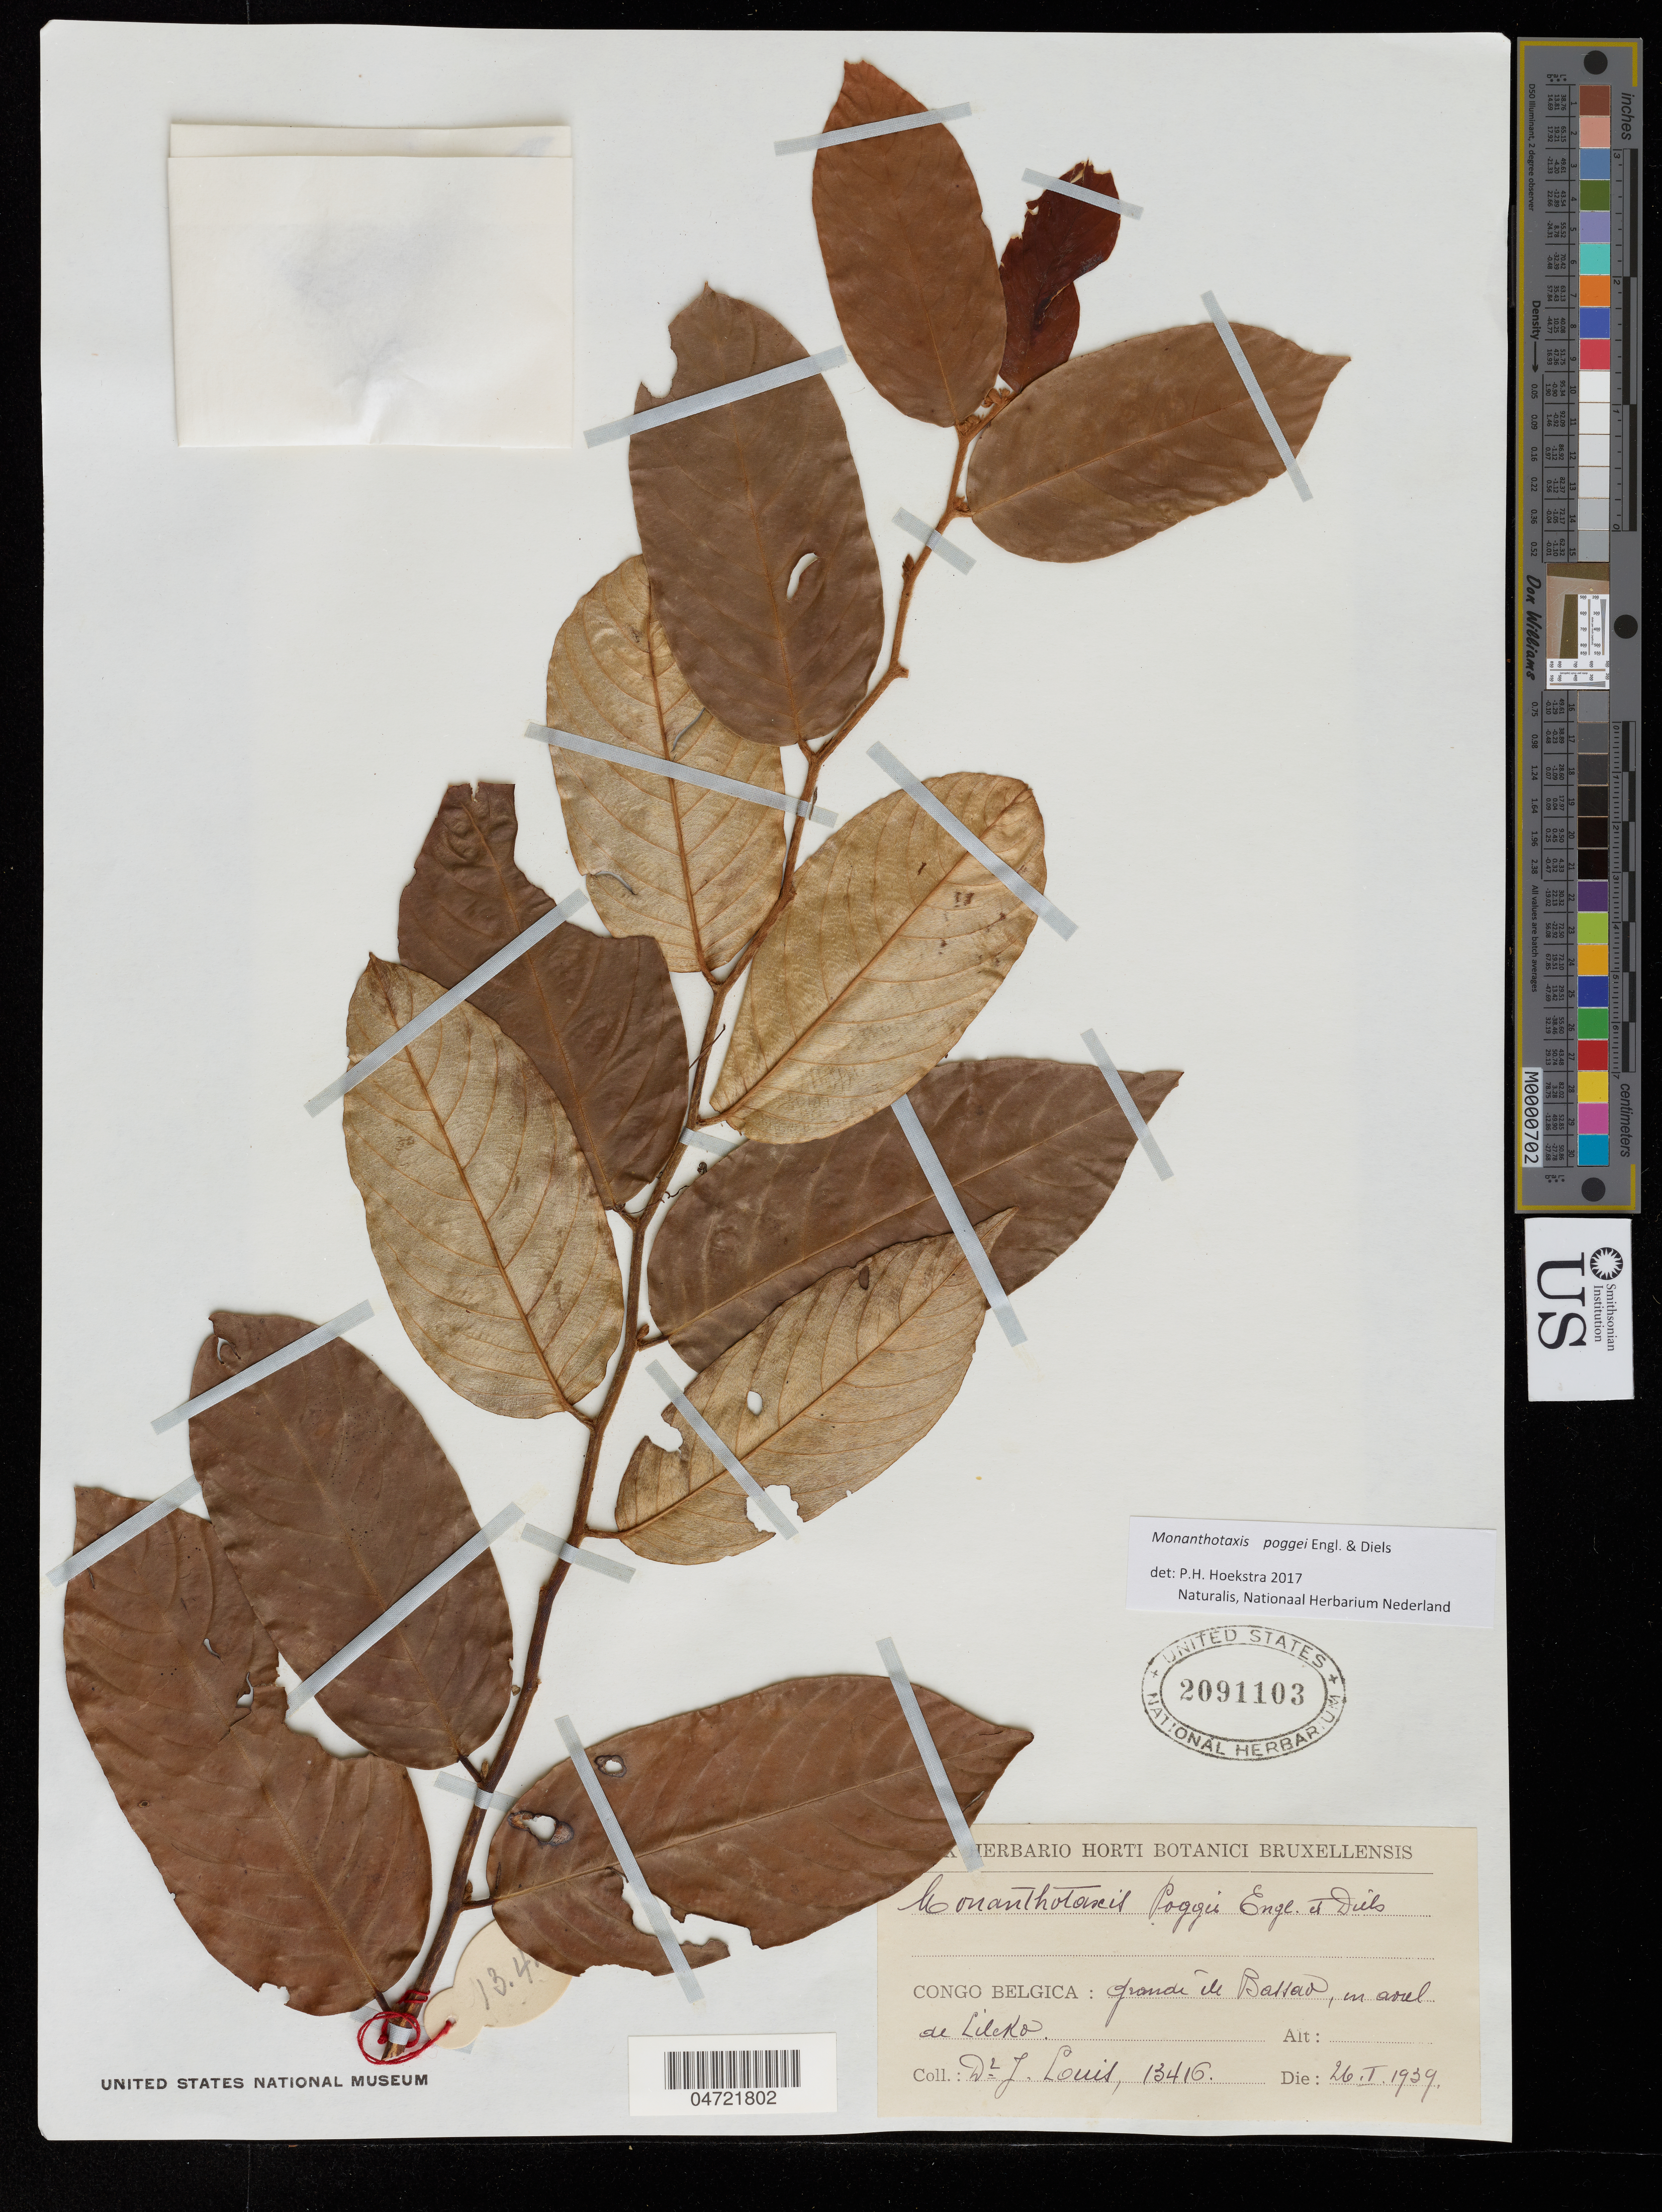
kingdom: Plantae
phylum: Tracheophyta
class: Magnoliopsida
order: Magnoliales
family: Annonaceae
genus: Monanthotaxis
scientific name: Monanthotaxis poggei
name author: Engl. & Diels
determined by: Hoekstra, P. H.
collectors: J. Louis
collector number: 13416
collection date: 1939-01-26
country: Congo, Democratic Republic of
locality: Congo Belgica: grande île Bassao.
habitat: In avel de Likeko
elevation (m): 470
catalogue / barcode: US 2091103